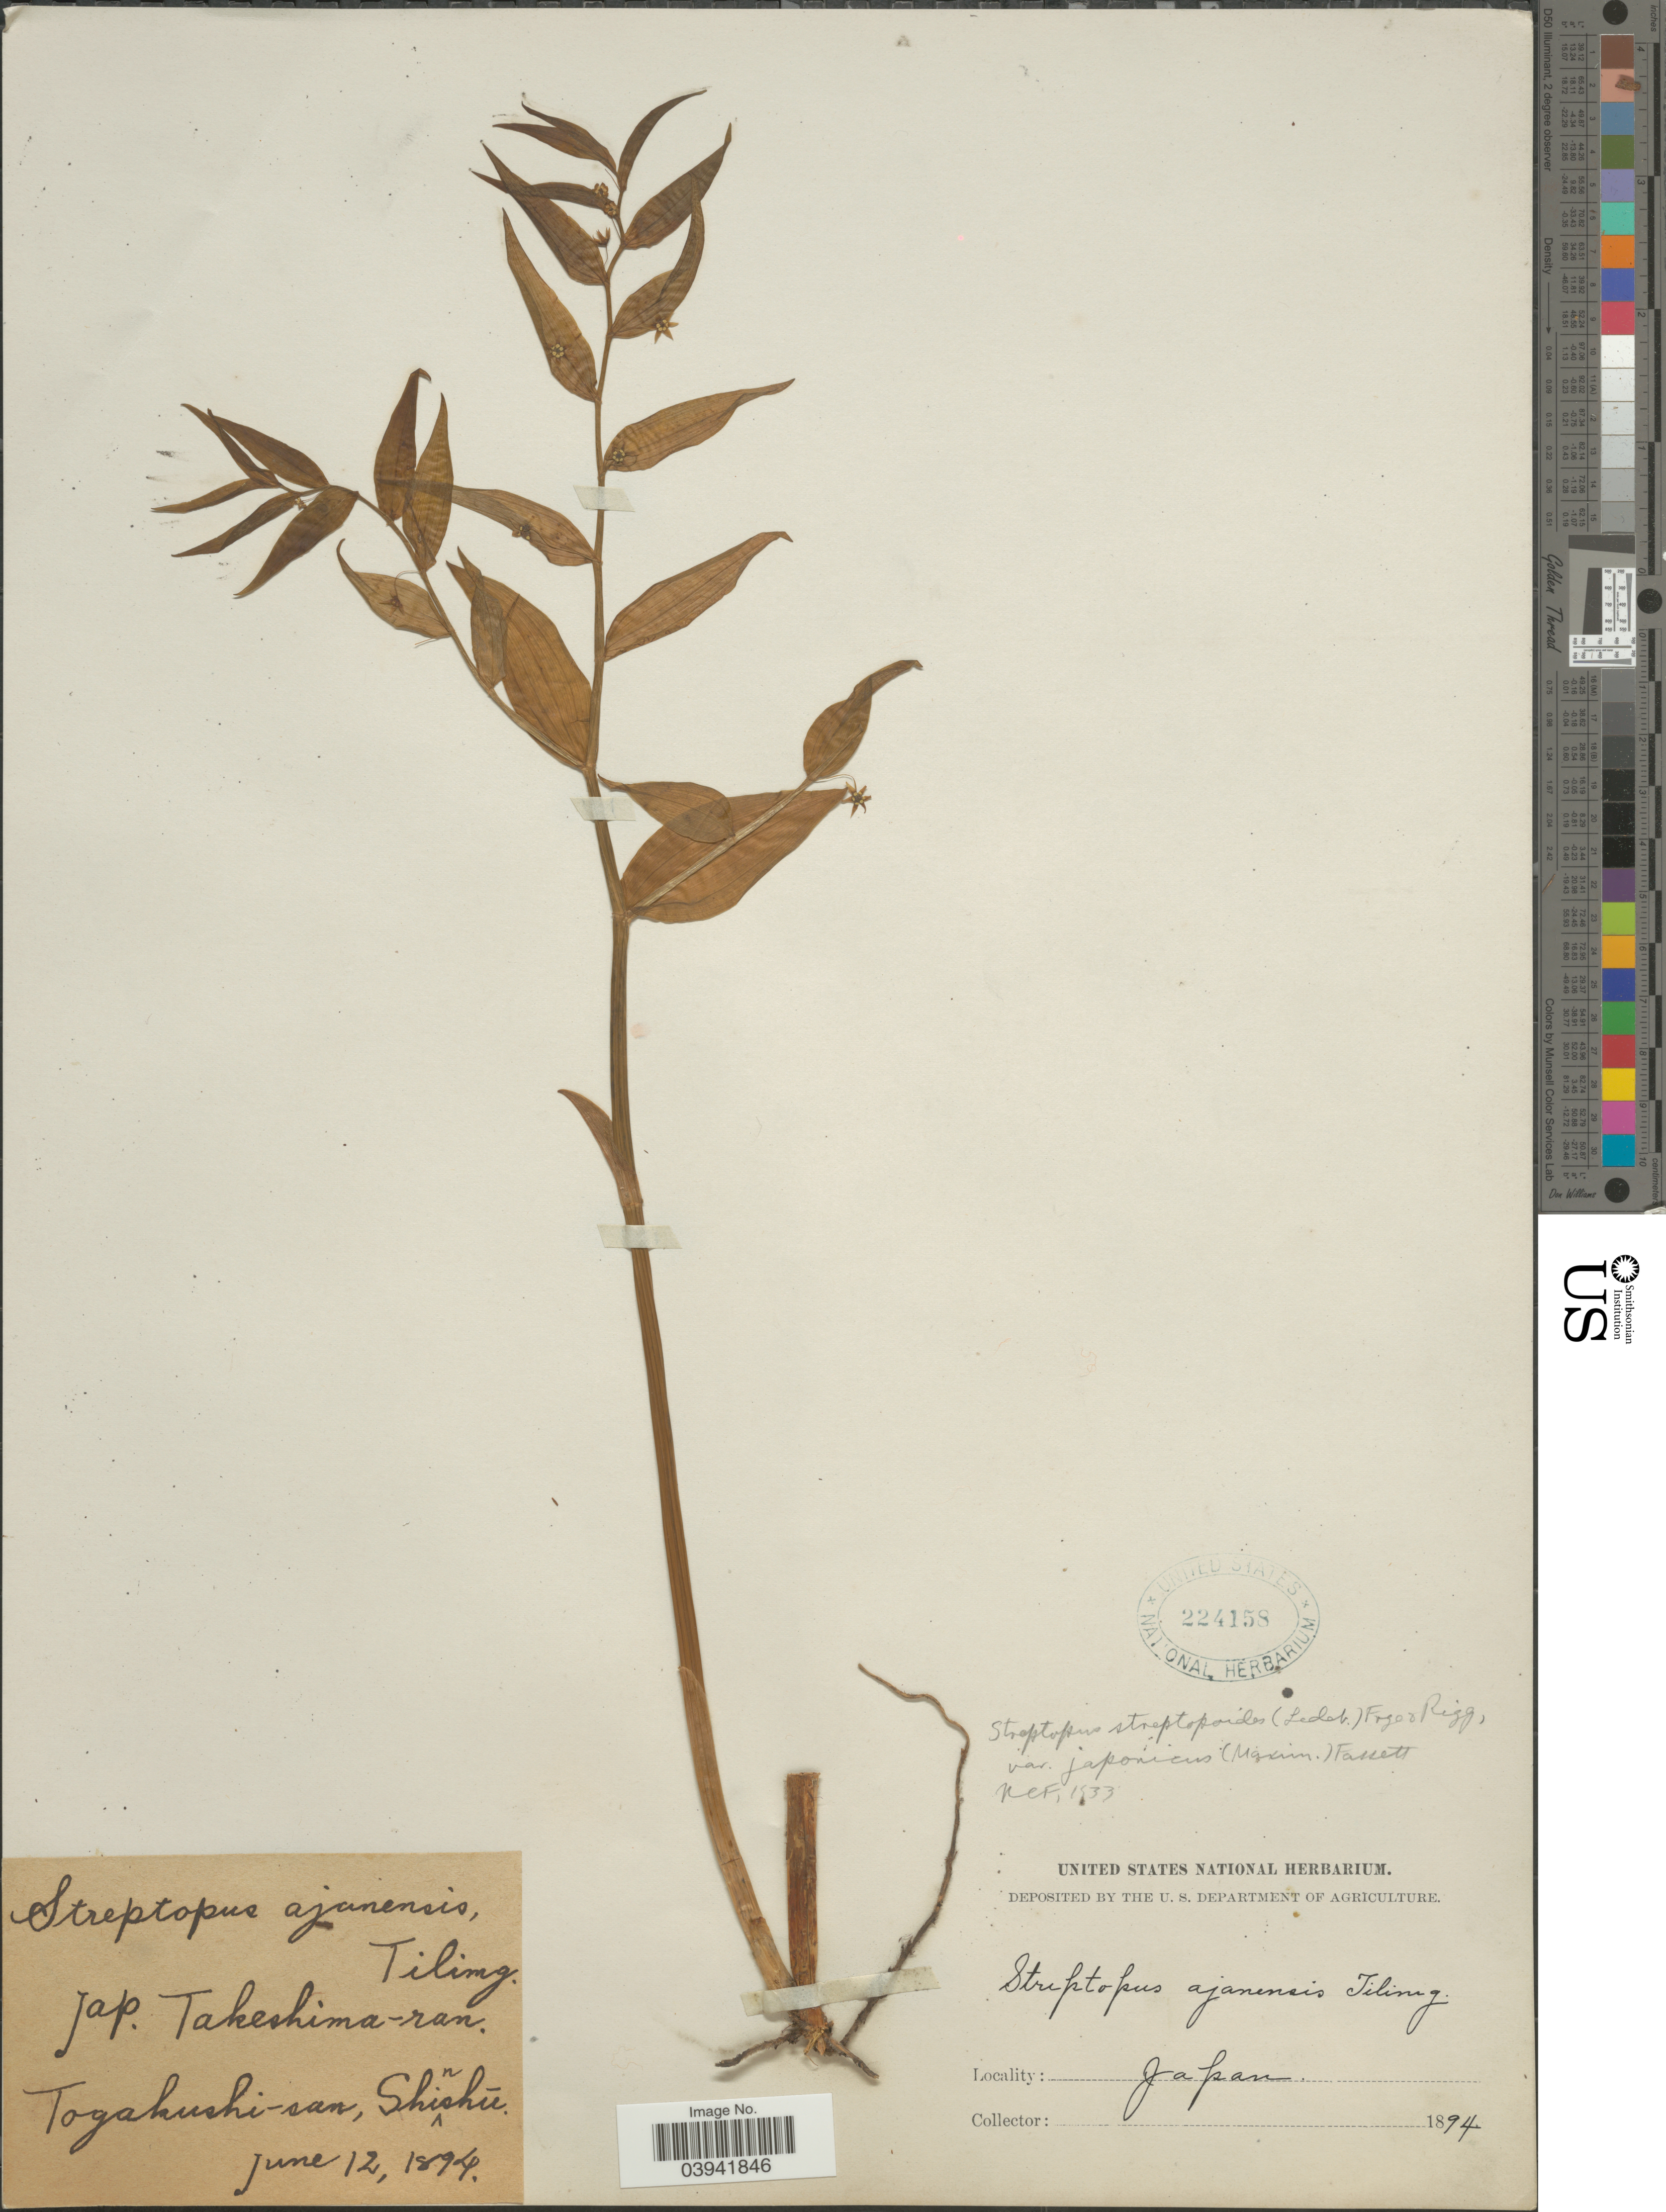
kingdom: Plantae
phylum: Tracheophyta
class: Liliopsida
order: Liliales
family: Liliaceae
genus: Streptopus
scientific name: Streptopus streptopoides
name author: (Ledeb.) Frye & Rigg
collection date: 1894-06-12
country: Japan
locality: Togakushi-san, Shishu.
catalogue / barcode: US 224158